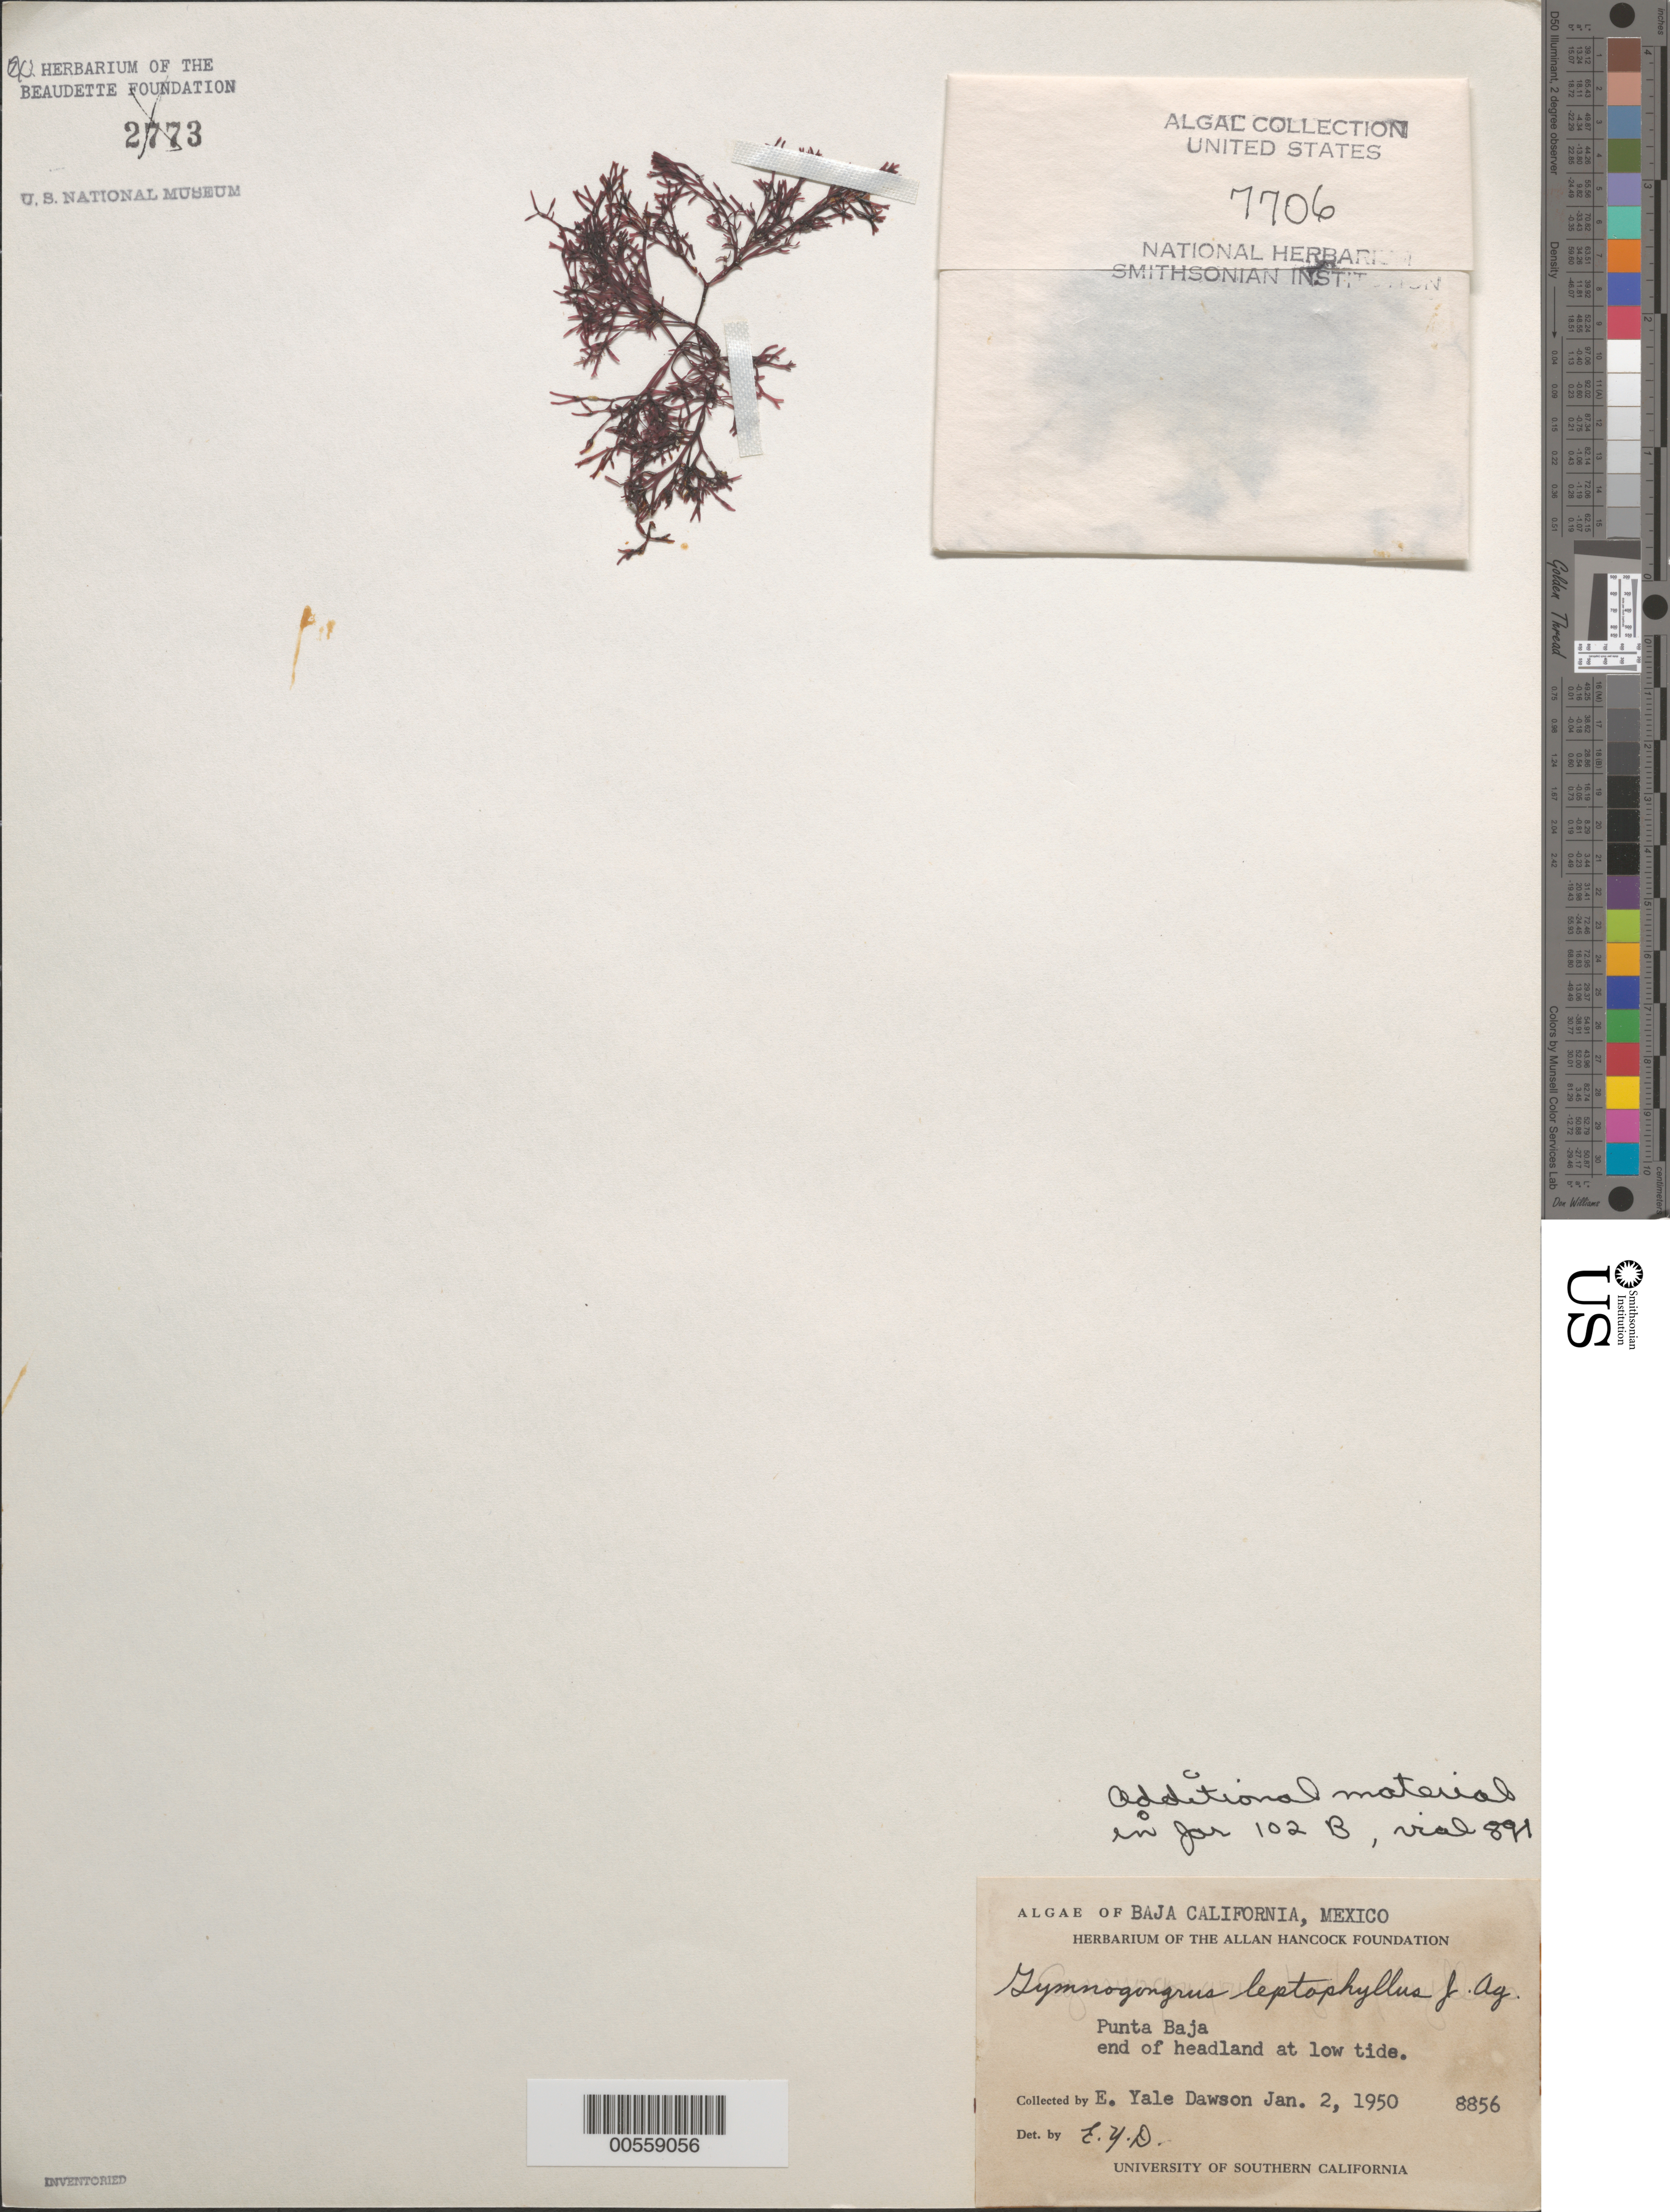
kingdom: Plantae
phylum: Rhodophyta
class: Florideophyceae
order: Gigartinales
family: Phyllophoraceae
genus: Besa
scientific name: Besa leptophylla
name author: (J. Agardh) M.S.Calderon & K.A. Miller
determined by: Algae name updating Project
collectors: E. Y. Dawson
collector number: EYD 8856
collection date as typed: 02 Jan 1950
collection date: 1950-01-02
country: Mexico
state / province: Baja California Norte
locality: Punta Baja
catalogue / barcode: US 7706